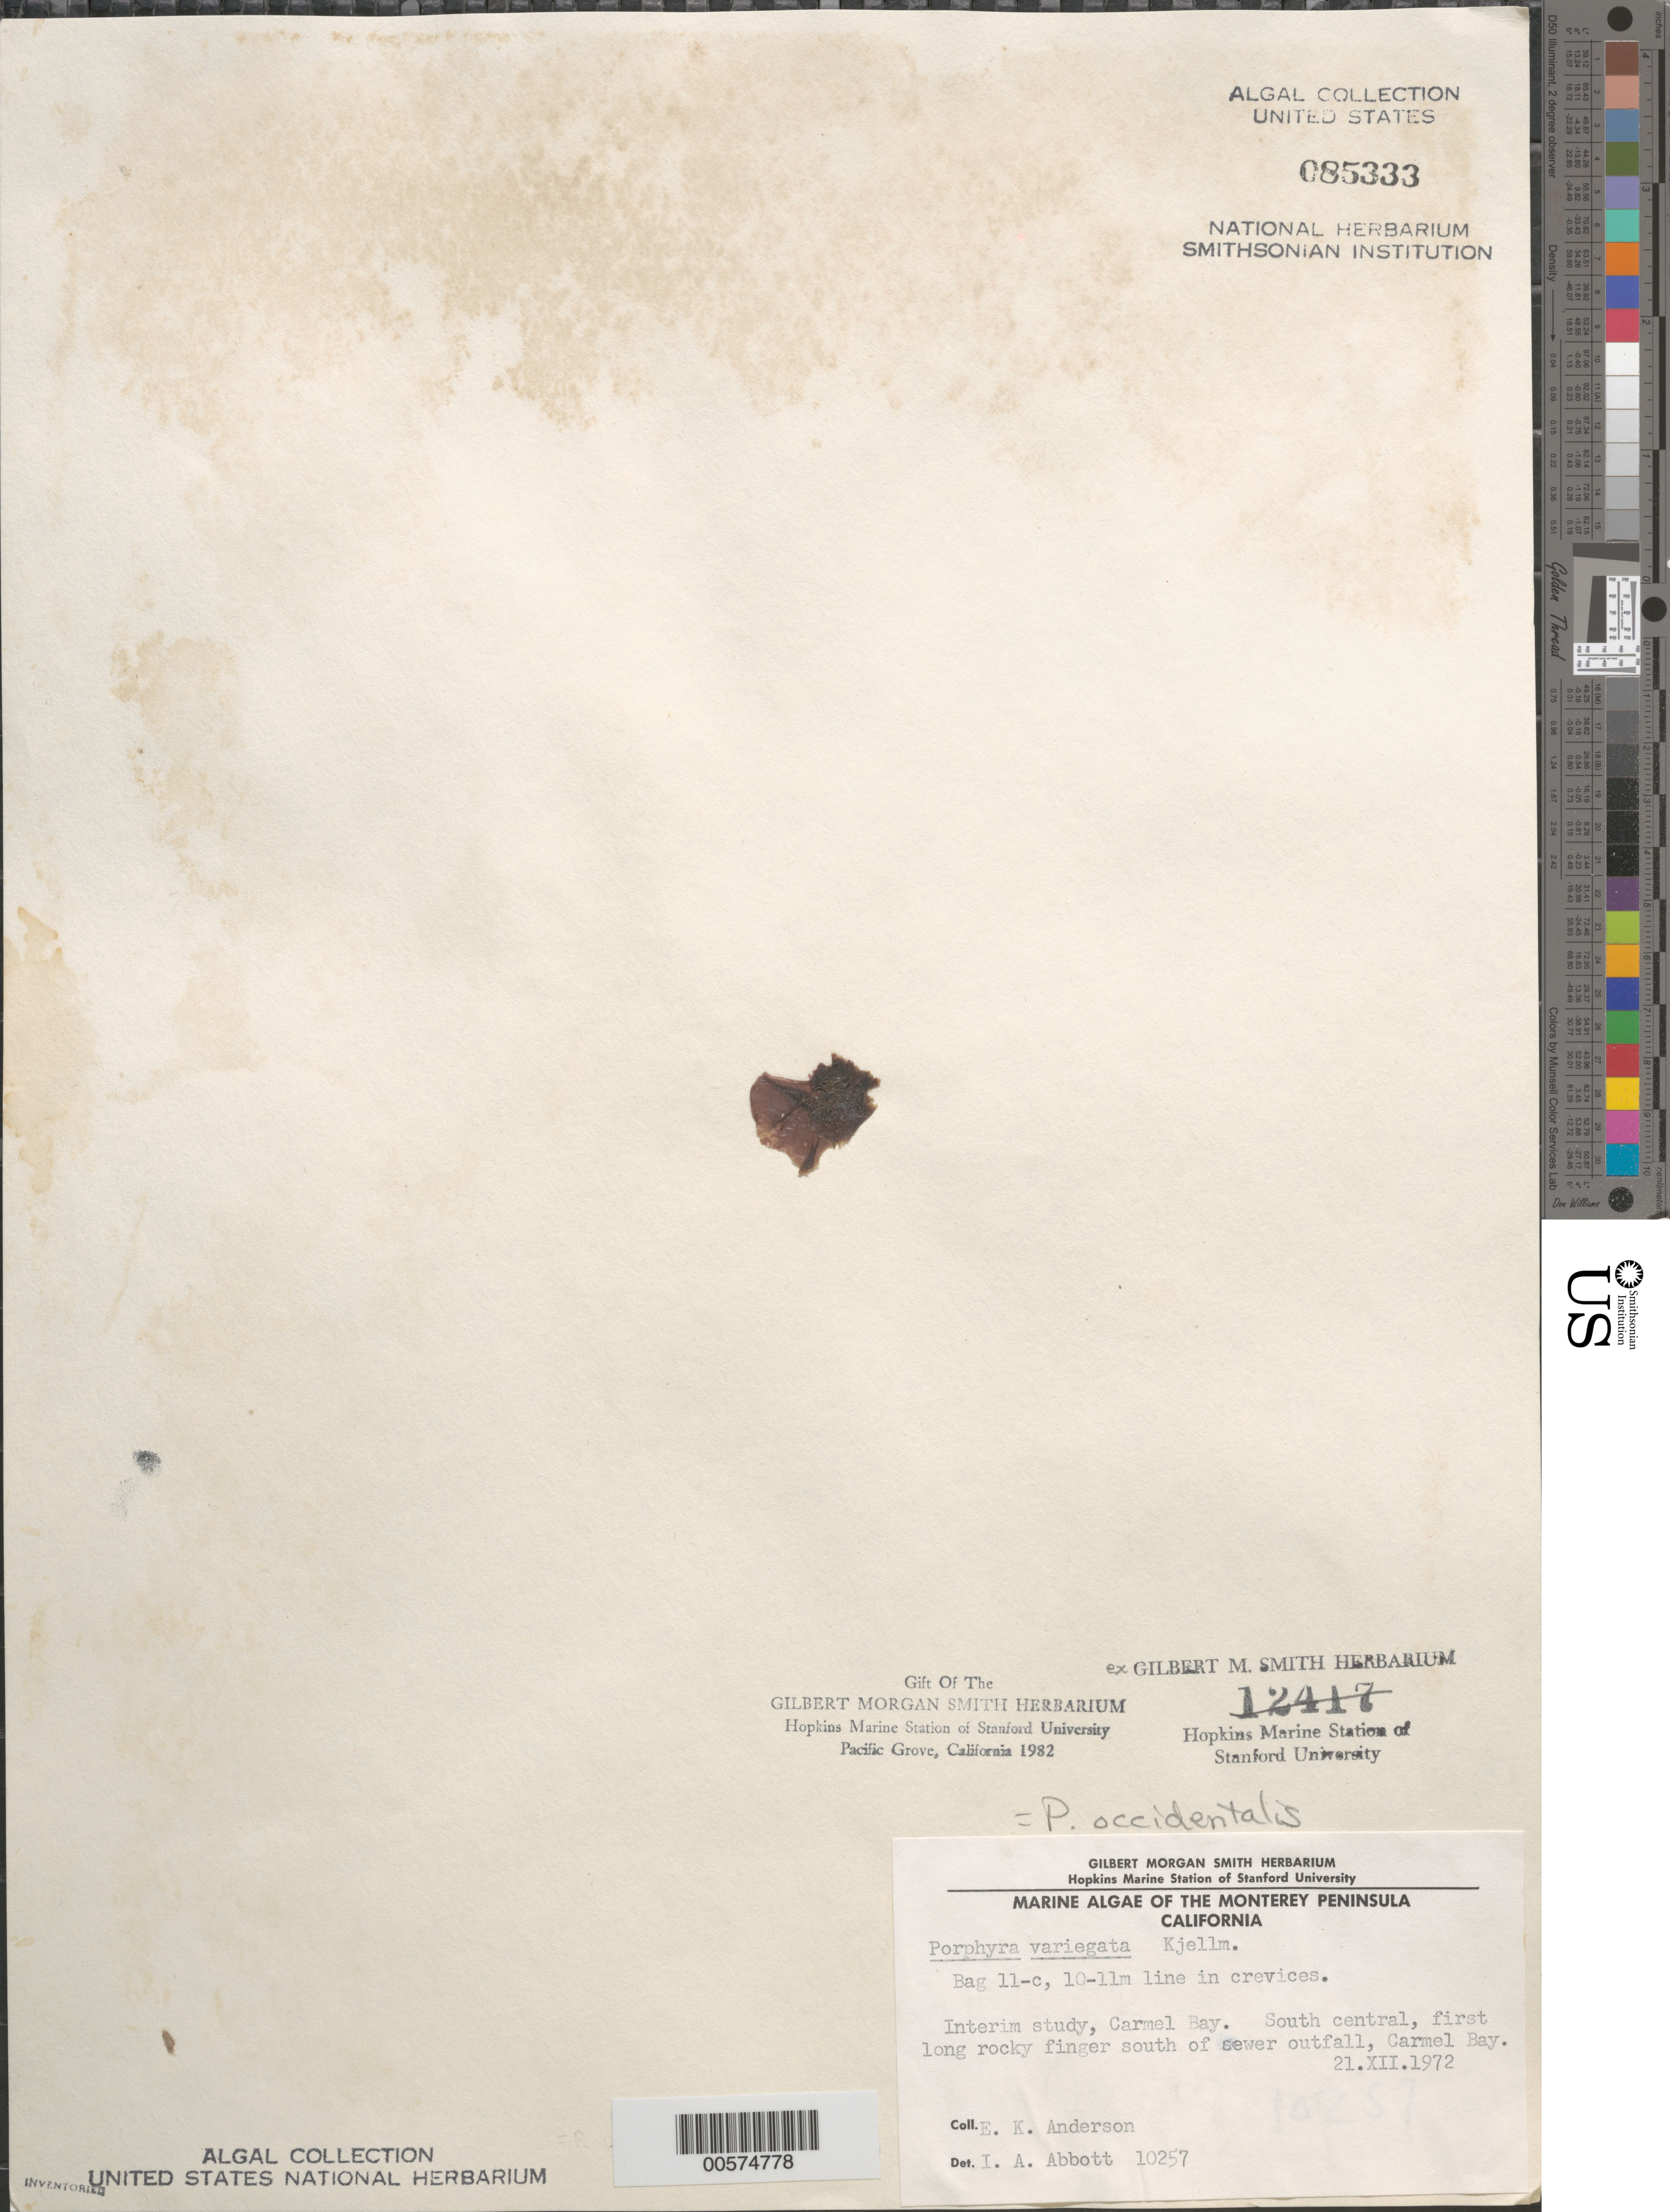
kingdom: Plantae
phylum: Rhodophyta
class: Bangiophyceae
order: Bangiales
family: Bangiaceae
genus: Porphyra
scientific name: Porphyra occidentalis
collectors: E. K. Anderson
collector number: IAA 10257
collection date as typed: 21 Dec 1972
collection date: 1972-12-21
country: United States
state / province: California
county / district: Monterey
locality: Carmel Bay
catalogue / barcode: US 85333